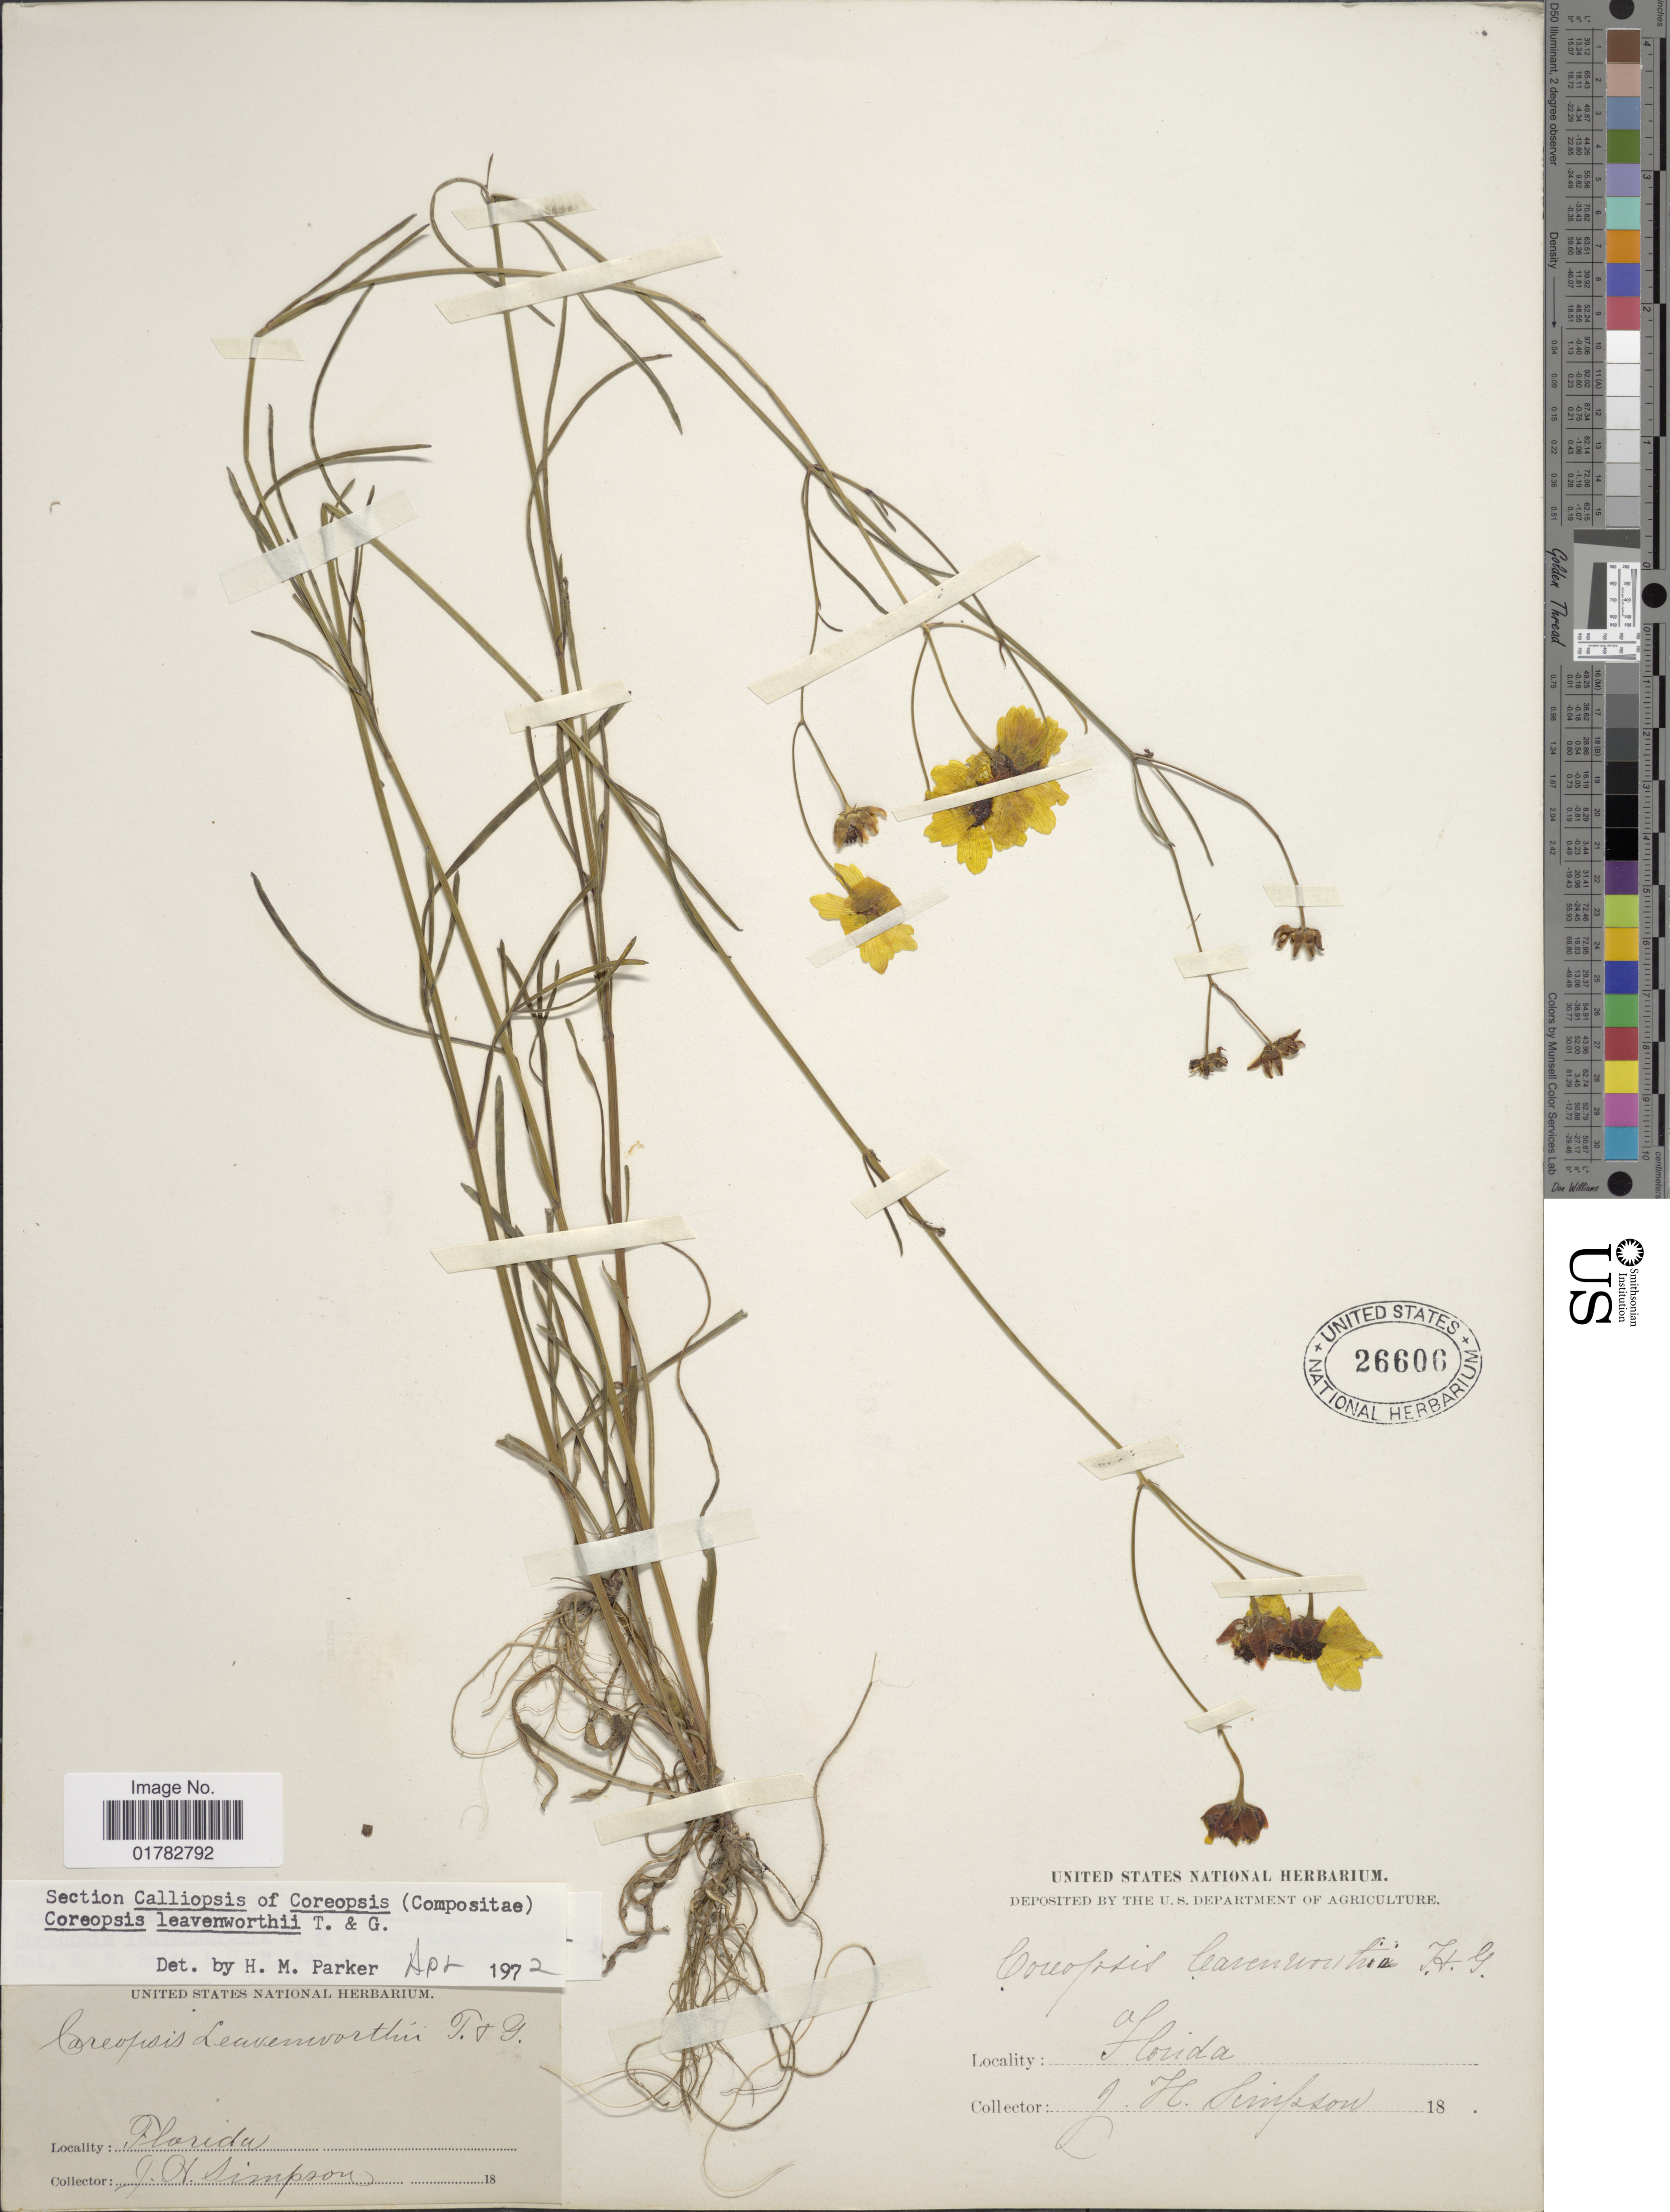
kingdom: Plantae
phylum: Tracheophyta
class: Magnoliopsida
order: Asterales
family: Asteraceae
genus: Coreopsis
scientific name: Coreopsis leavenworthii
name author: Torr. & A. Gray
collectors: J. H. Simpson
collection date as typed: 18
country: United States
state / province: Florida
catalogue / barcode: US 26606